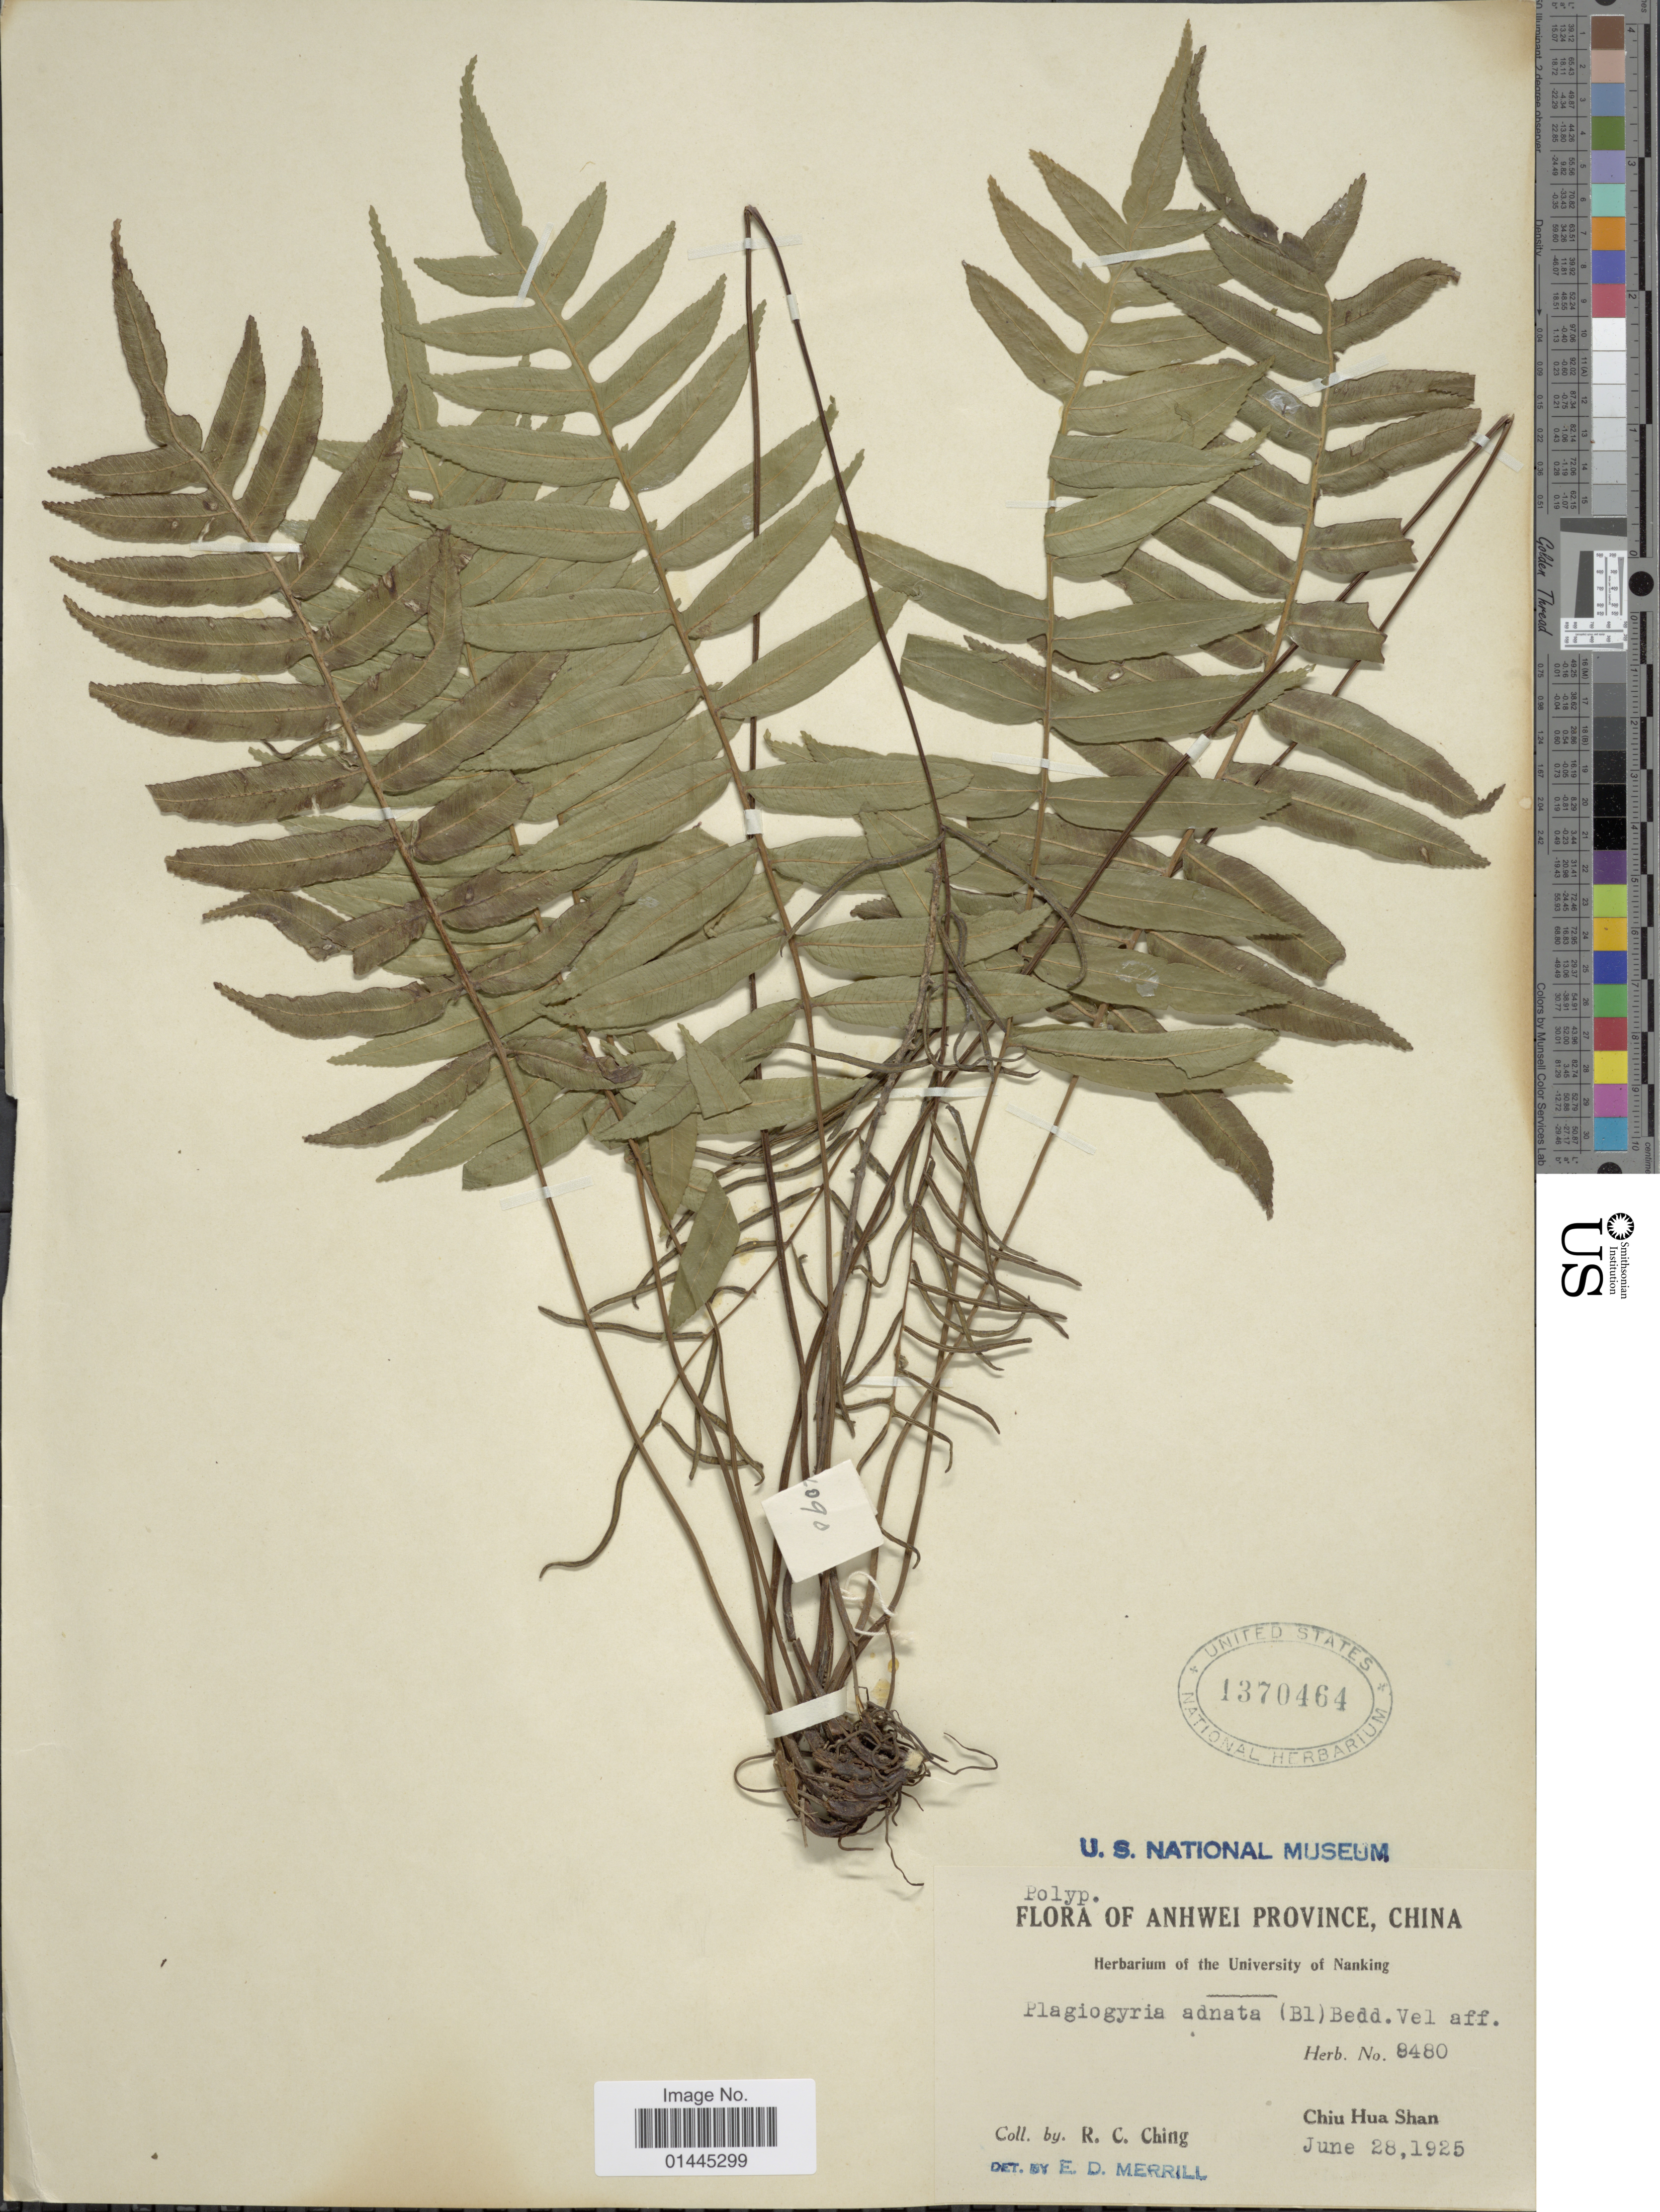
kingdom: Plantae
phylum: Tracheophyta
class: Polypodiopsida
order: Cyatheales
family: Plagiogyriaceae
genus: Plagiogyria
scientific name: Plagiogyria adnata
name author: (Blume) Bedd.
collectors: R. C. Ching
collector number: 8480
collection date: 1925-06-28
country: China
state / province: Anhui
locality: Anhwei province, Chiu Hua Shan.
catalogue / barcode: US 1370464